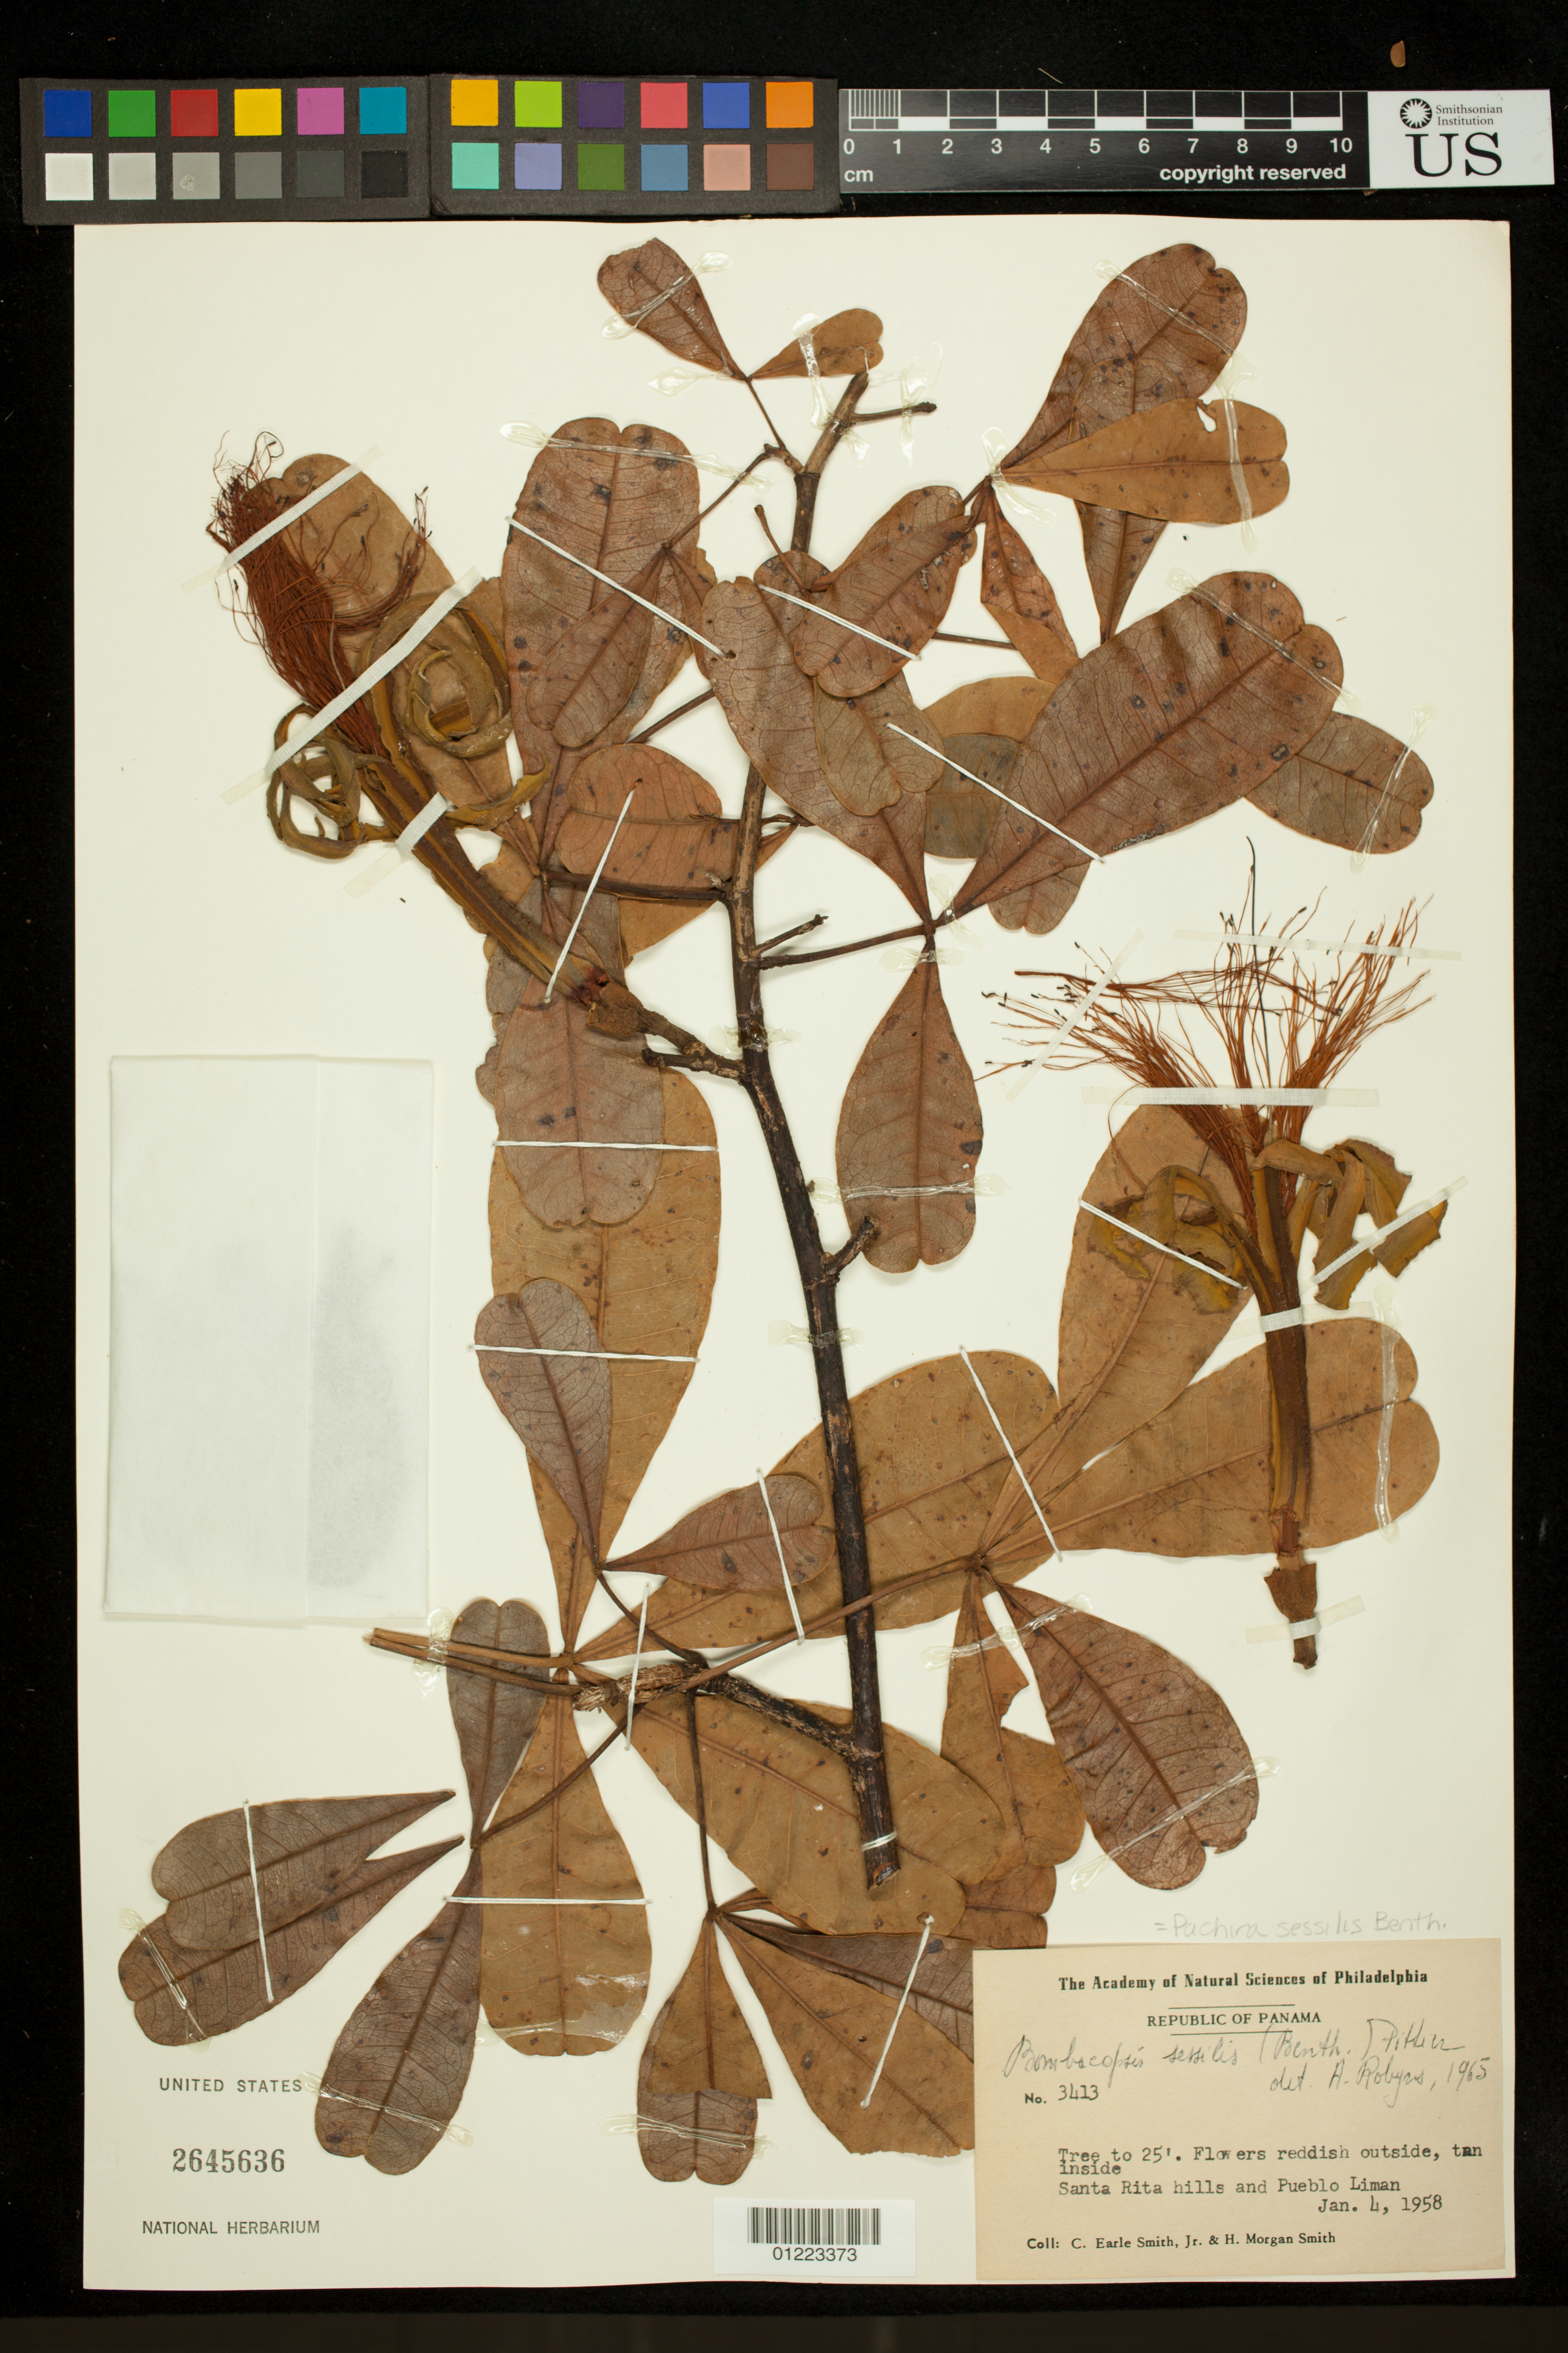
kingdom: Plantae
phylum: Tracheophyta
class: Magnoliopsida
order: Malvales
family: Malvaceae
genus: Pachira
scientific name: Pachira sessilis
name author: Benth.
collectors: C. E. Smith Jr. & H. M. Smith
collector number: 3413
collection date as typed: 1/4/1958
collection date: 1958-01-04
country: Panama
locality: Santa Rita Hills and Pueblo Liman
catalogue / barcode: US 2645636